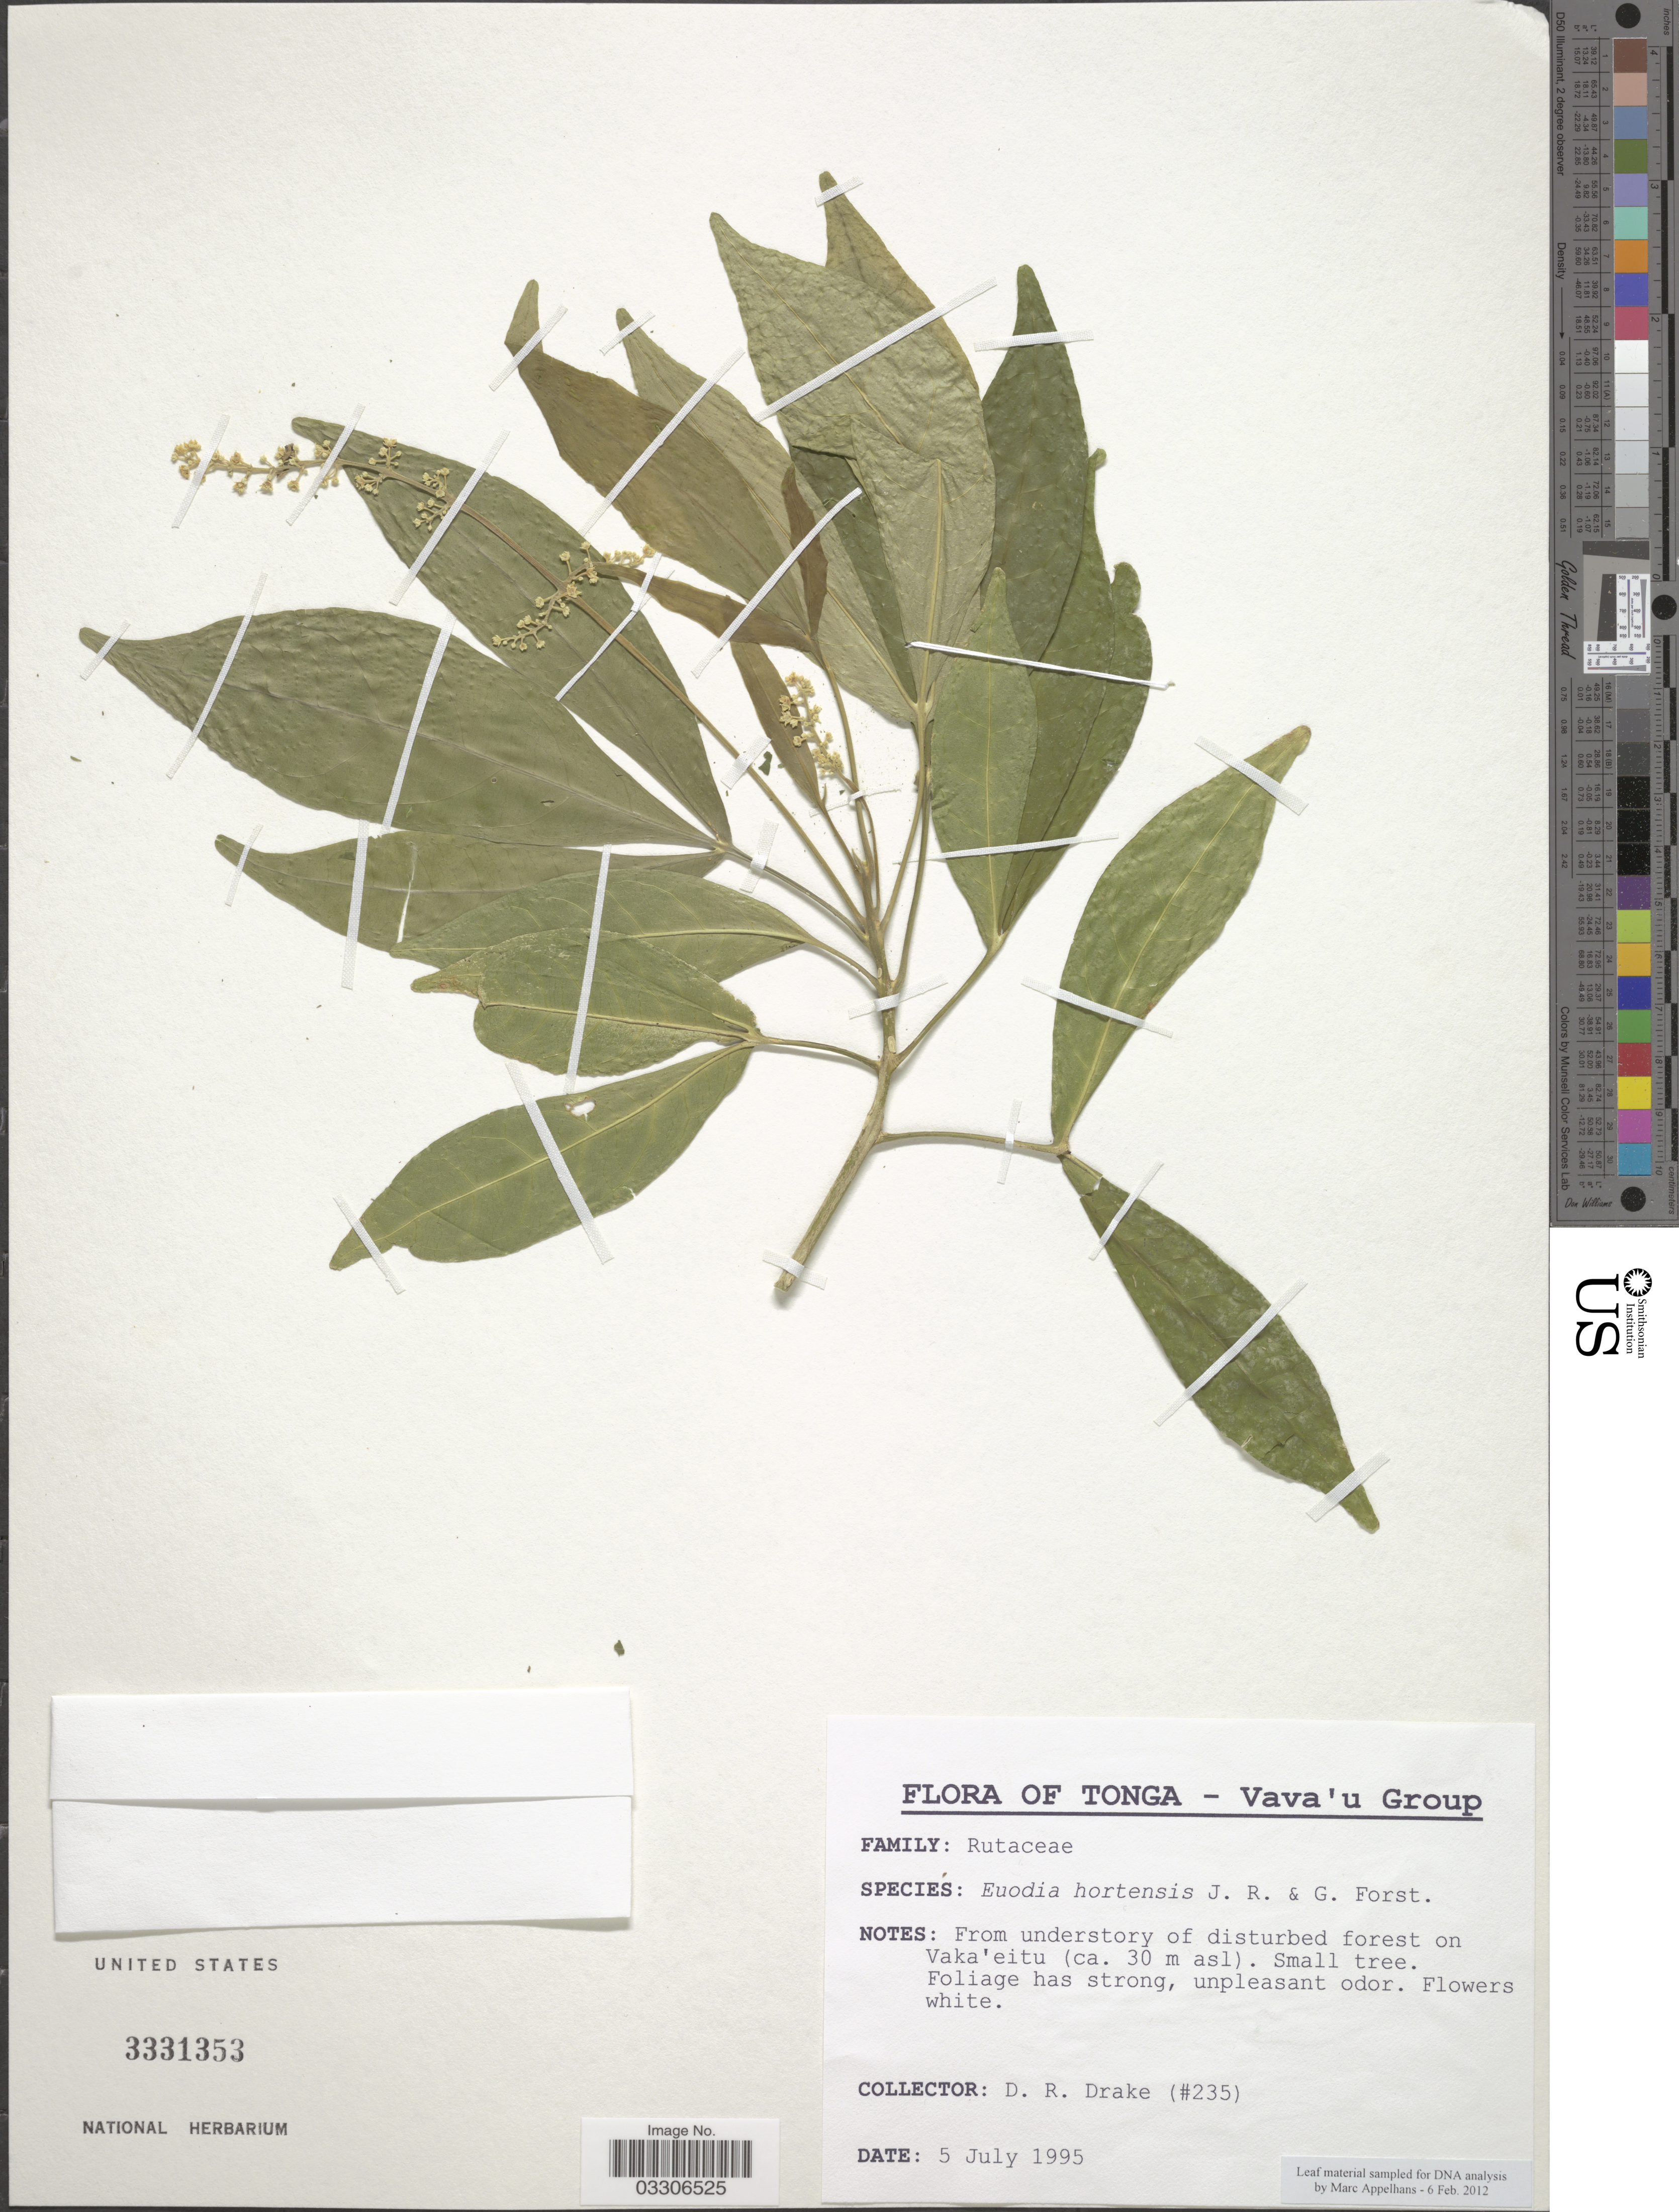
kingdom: Plantae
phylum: Tracheophyta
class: Magnoliopsida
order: Sapindales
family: Rutaceae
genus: Euodia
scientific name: Euodia hortensis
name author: J.R. Forst. & G. Forst.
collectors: D.R. Drake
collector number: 235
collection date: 1995-07-05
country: Tonga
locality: Vava'u Group. Vaka'eitu (ca. 30 m asl).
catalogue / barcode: US 3331353